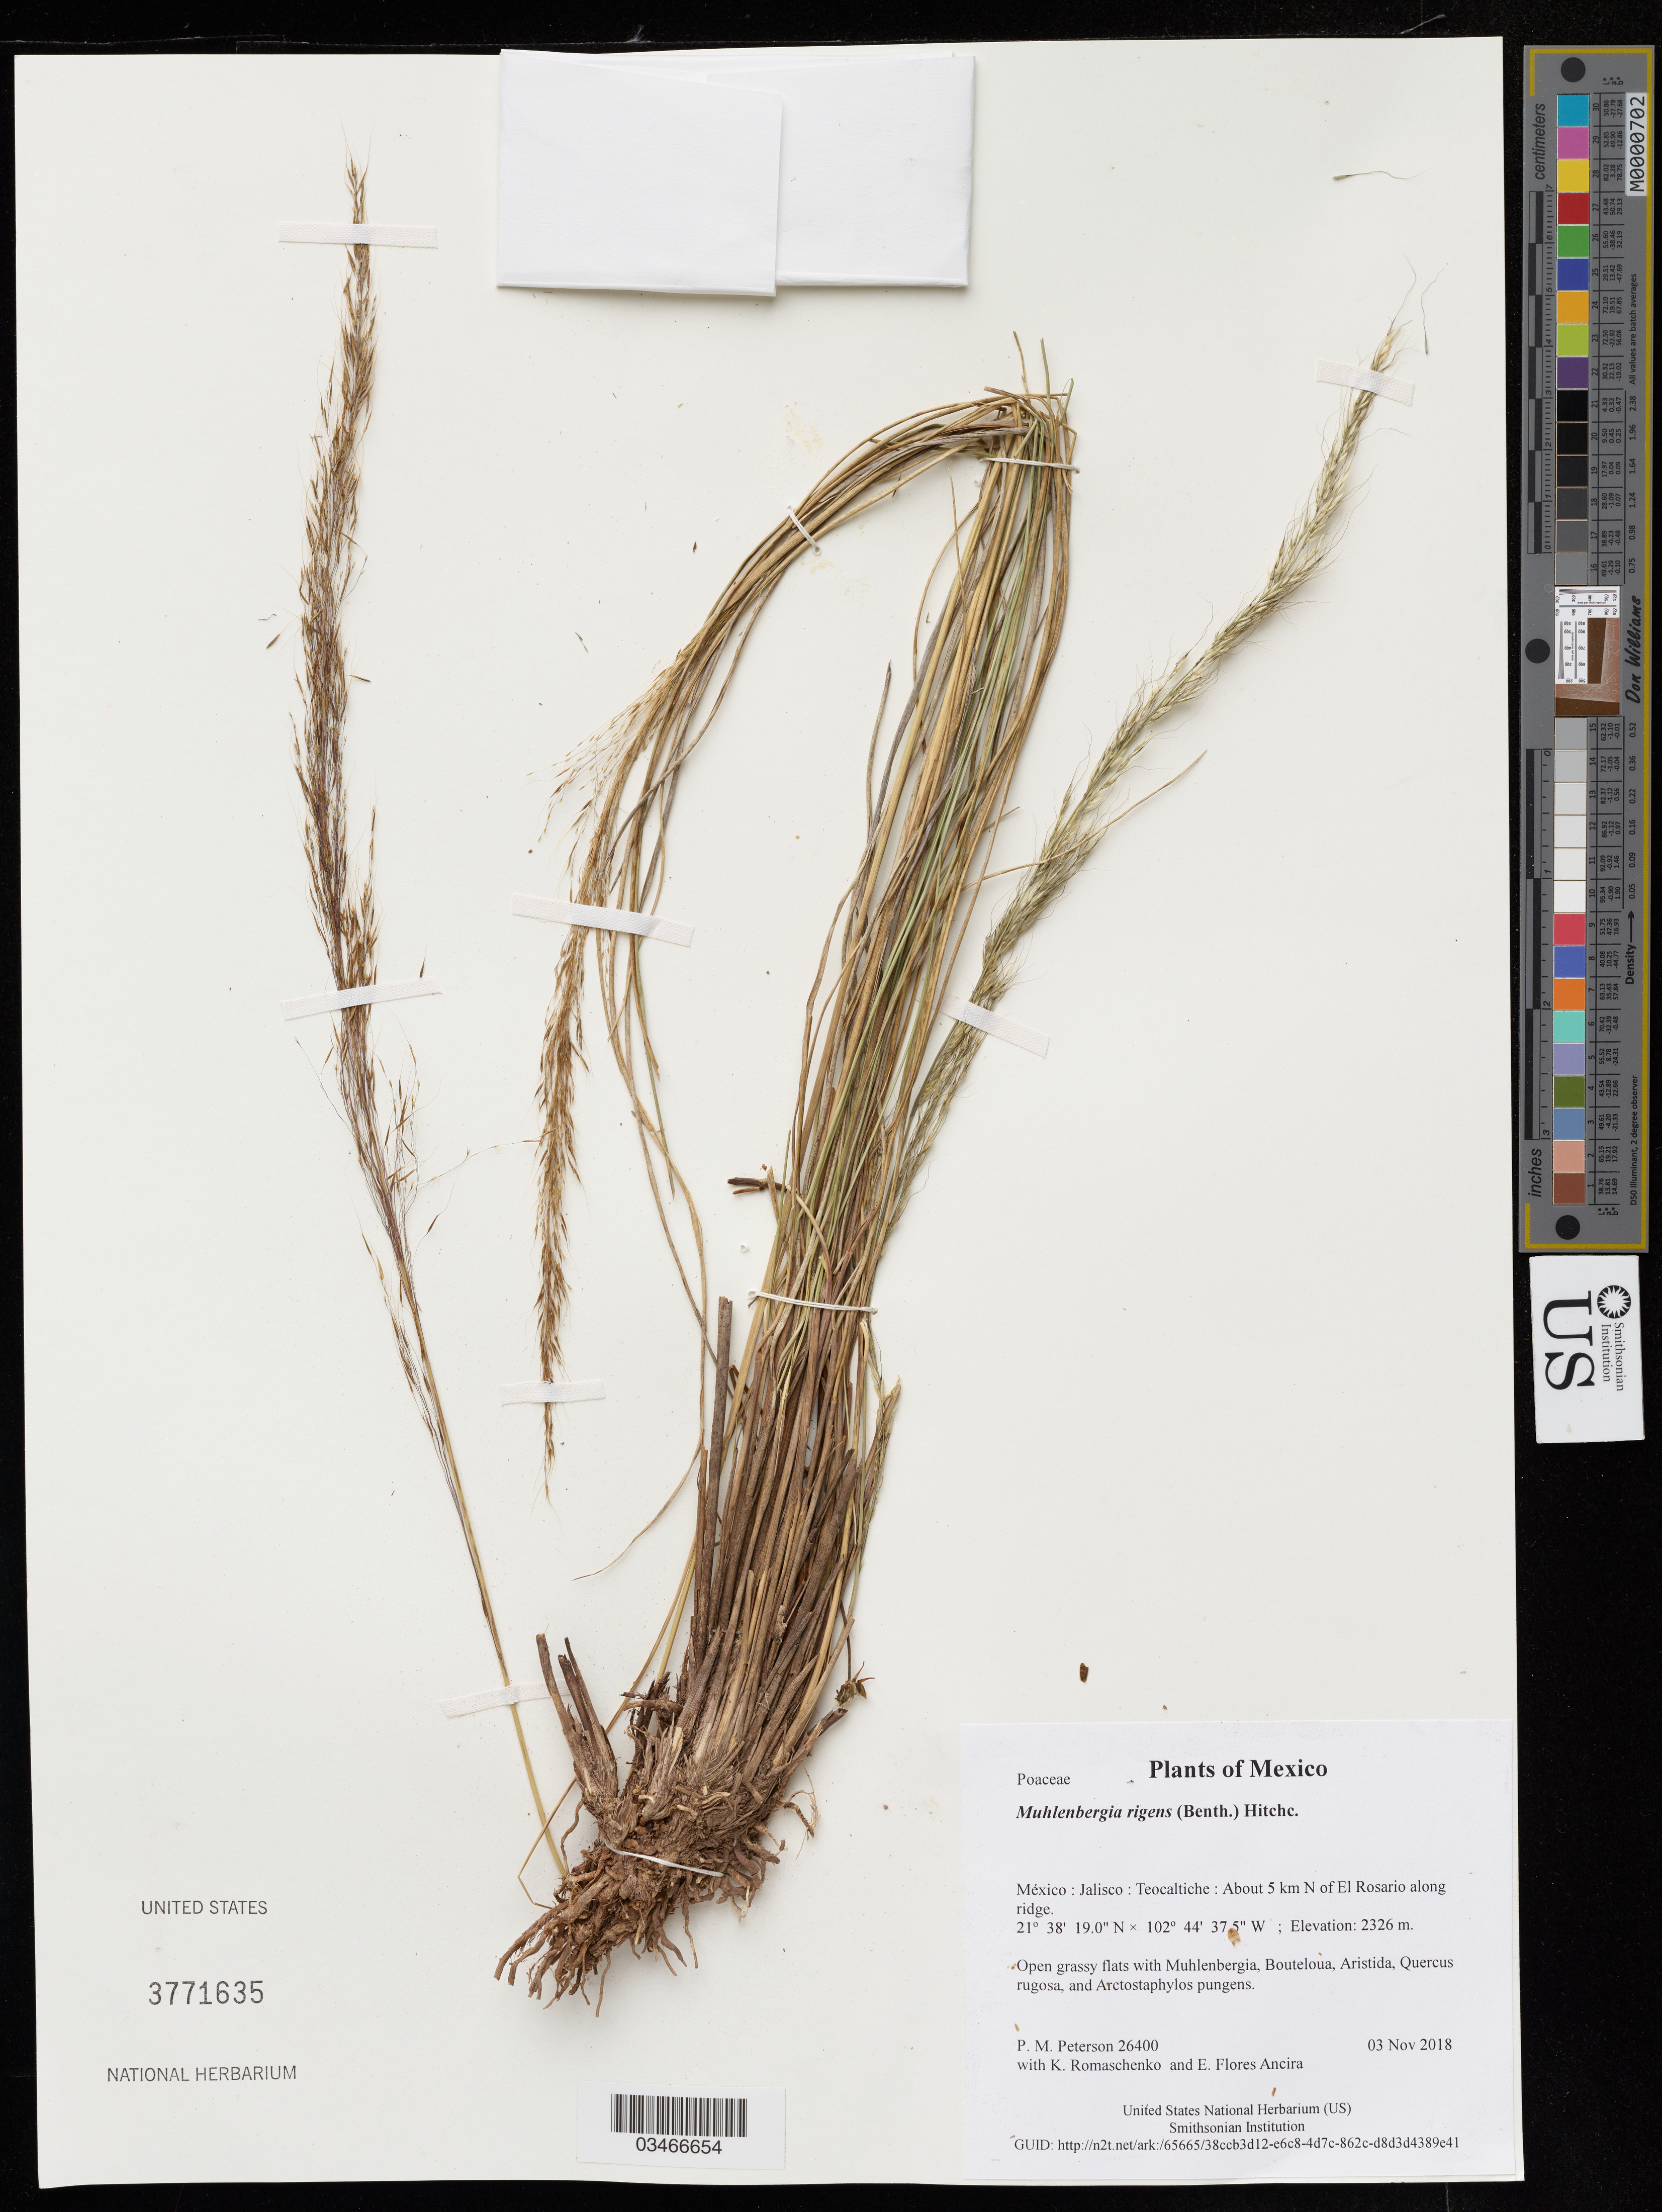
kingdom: Plantae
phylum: Tracheophyta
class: Liliopsida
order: Poales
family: Poaceae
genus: Muhlenbergia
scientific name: Muhlenbergia rigens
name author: (Benth.) Hitchc.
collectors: P. M. Peterson, K. Romaschenko & E. Flores Ancira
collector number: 26400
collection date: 2018-11-03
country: México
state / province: Jalisco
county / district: Teocaltiche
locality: About 5 km N of El Rosario along ridge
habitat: Open grassy flats with Muhlenbergia, Bouteloua, Aristida, Quercus rugosa, and Arctostaphylos pungens.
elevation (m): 2326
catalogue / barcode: US 3771635